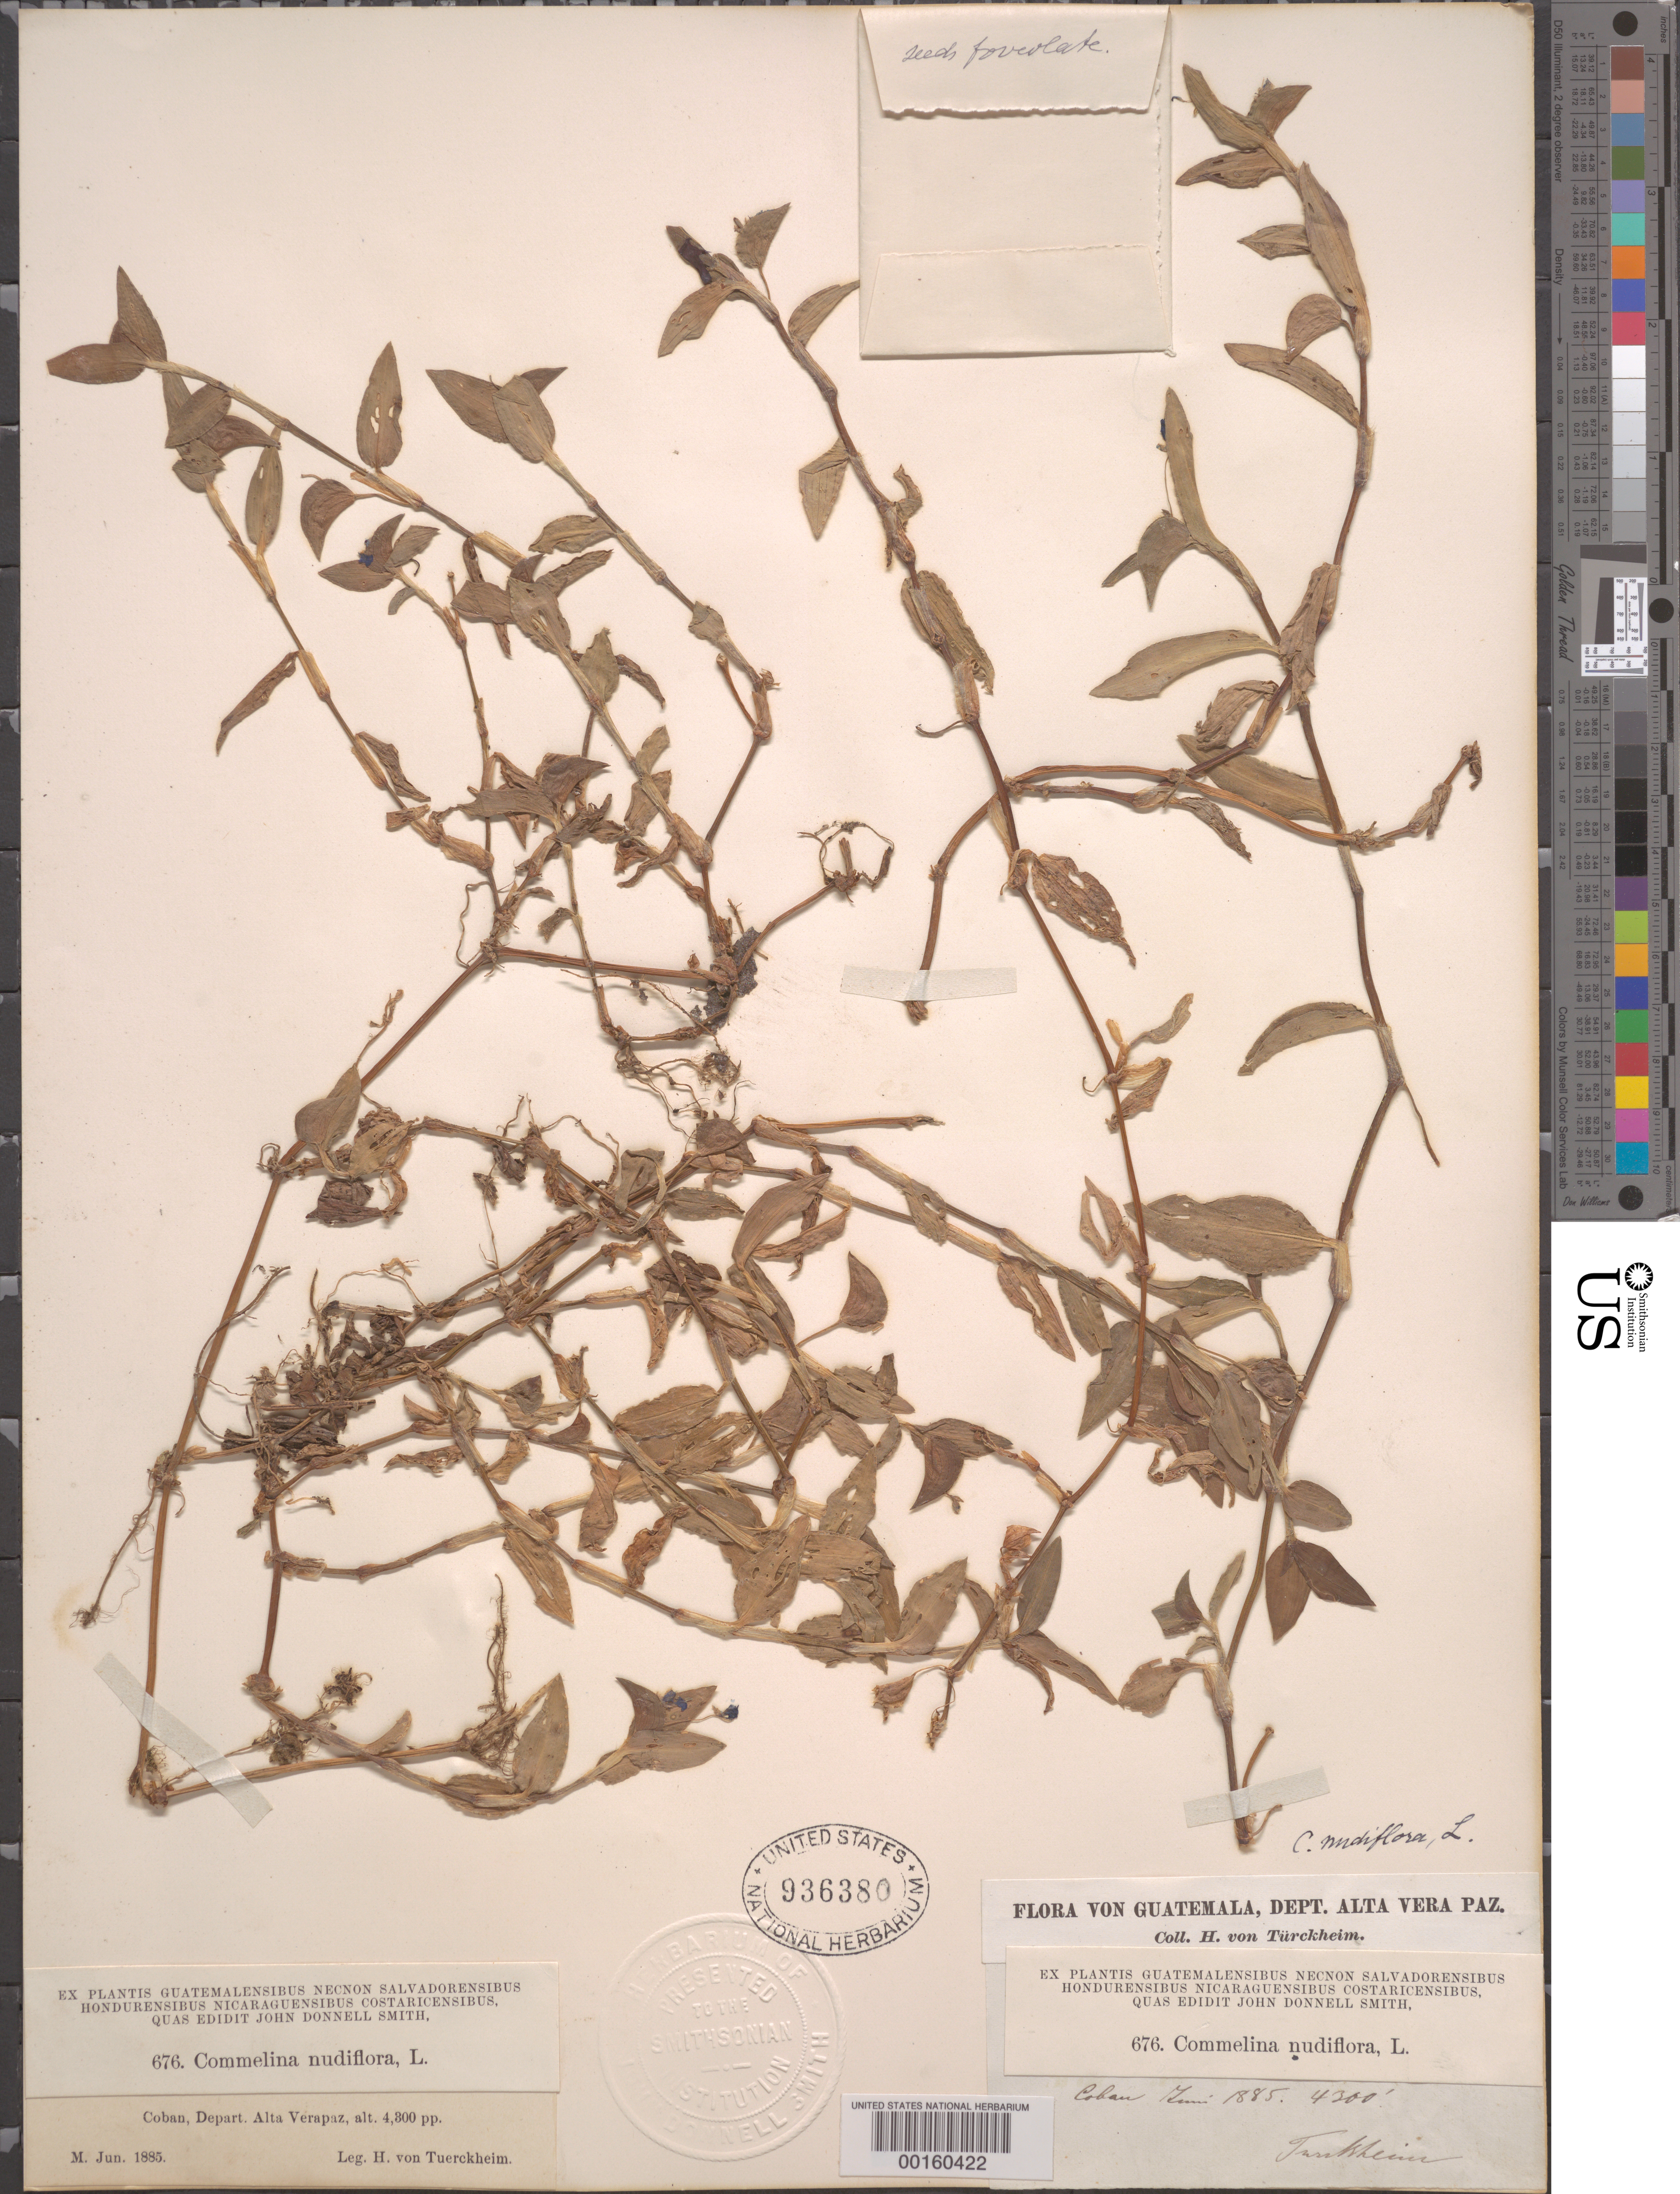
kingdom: Plantae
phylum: Tracheophyta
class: Liliopsida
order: Commelinales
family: Commelinaceae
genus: Commelina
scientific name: Commelina diffusa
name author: Burm. f.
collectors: H. von Türckheim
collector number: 676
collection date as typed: Jun 1885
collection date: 1885-06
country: Guatemala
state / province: Alta Verapaz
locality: Cobán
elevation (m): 1312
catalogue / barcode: US 936380